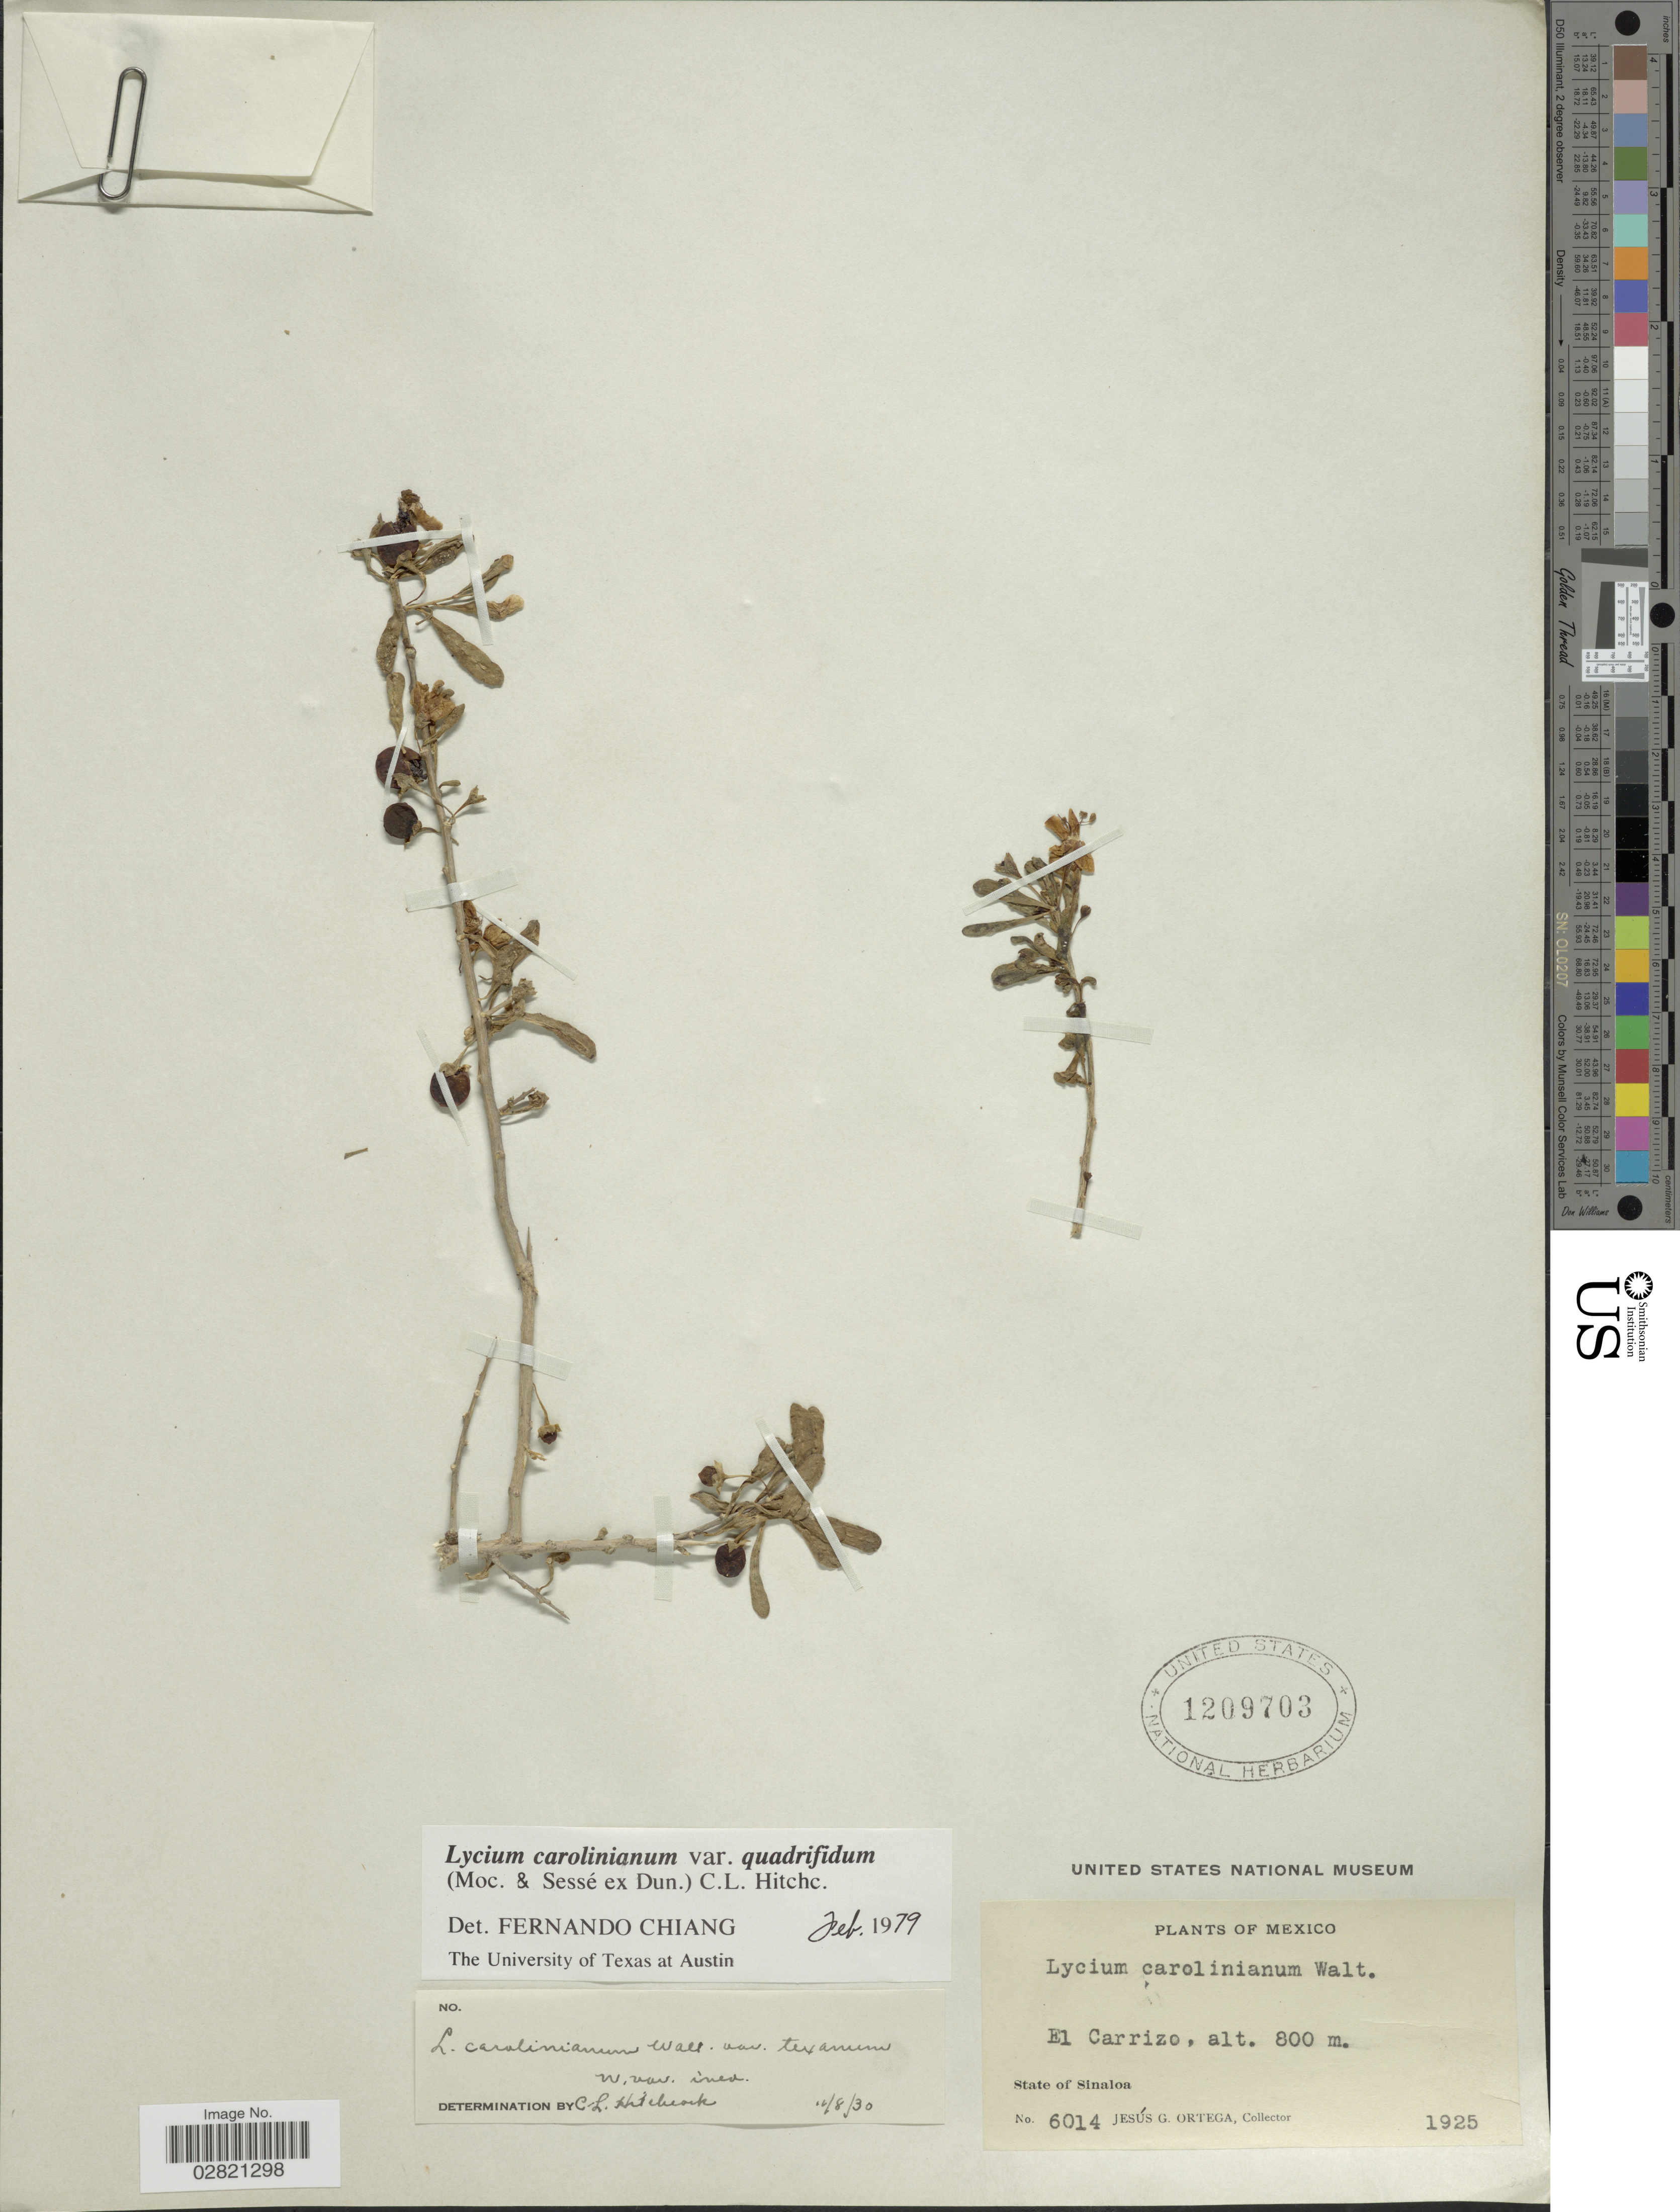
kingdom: Plantae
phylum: Tracheophyta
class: Magnoliopsida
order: Solanales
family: Solanaceae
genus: Lycium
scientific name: Lycium carolinianum var. quadrifidum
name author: Walter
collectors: J. Ortega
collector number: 6014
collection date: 1925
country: Mexico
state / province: Sinaloa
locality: El Carrizo.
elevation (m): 800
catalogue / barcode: US 1209703